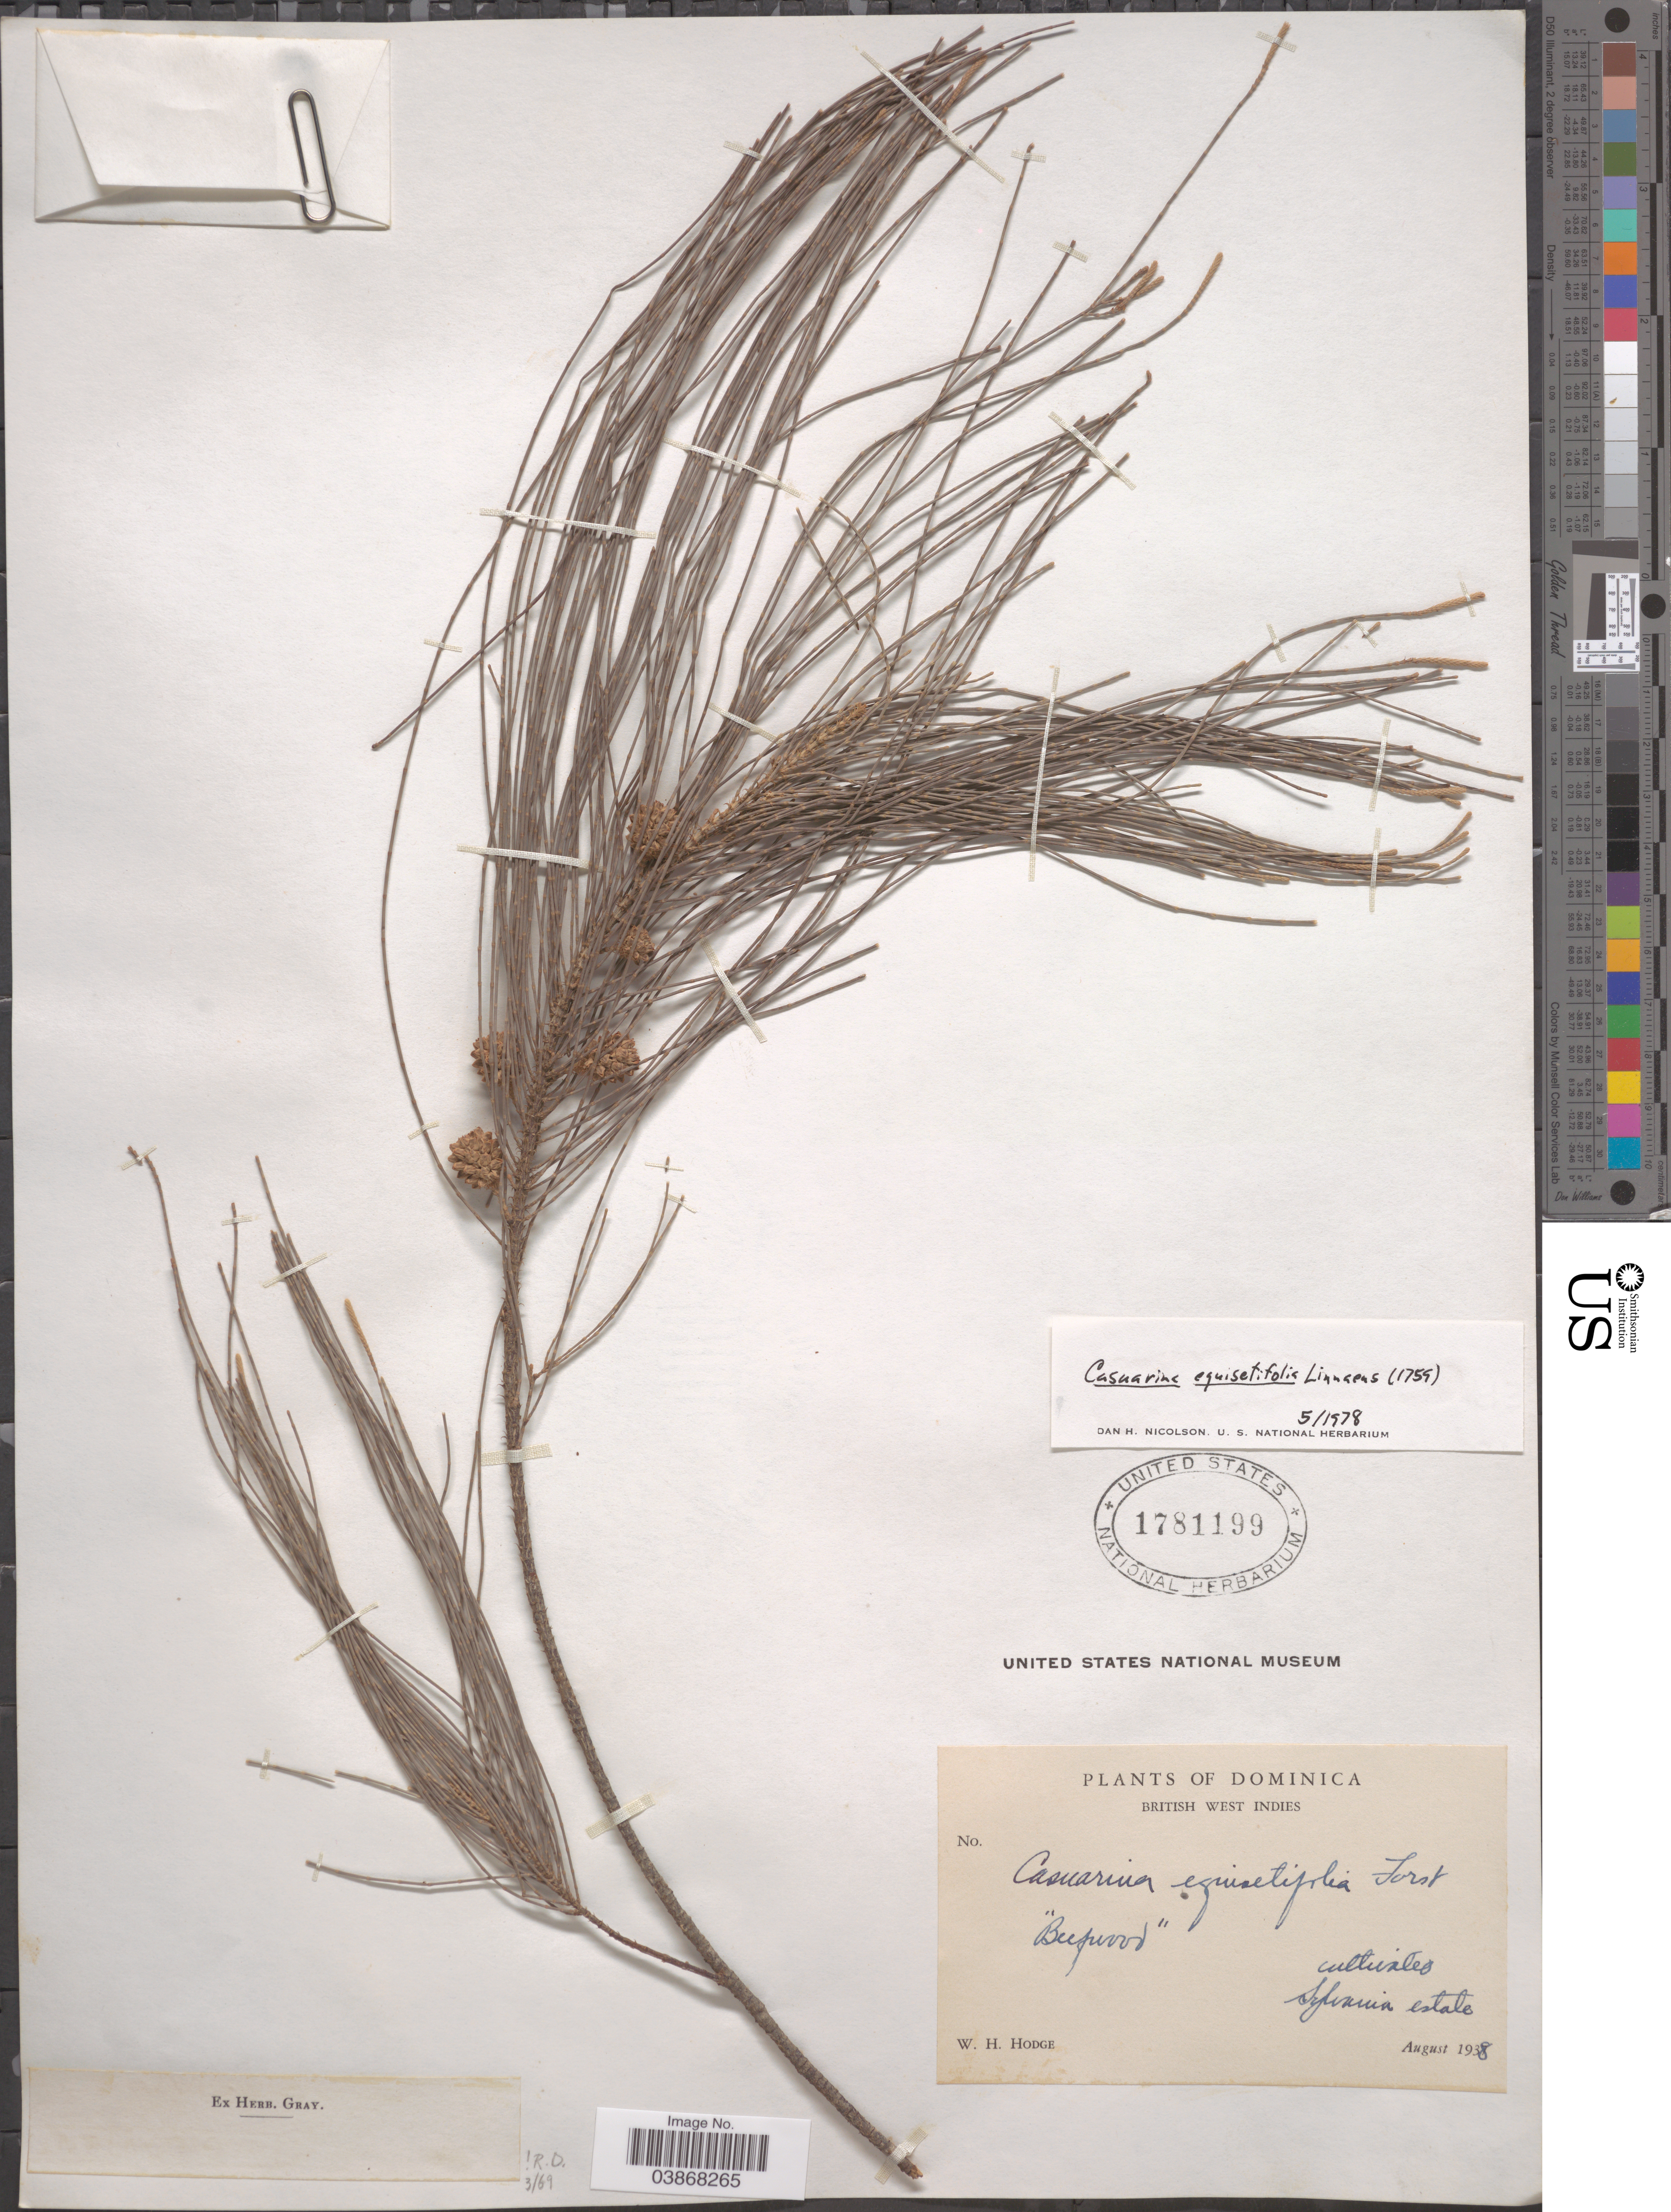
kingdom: Plantae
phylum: Tracheophyta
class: Magnoliopsida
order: Fagales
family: Casuarinaceae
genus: Casuarina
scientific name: Casuarina equisetifolia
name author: L.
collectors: W. Hodge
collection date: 1938-08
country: Dominica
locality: British West Indies. Sylvania estate.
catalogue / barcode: US 1781199